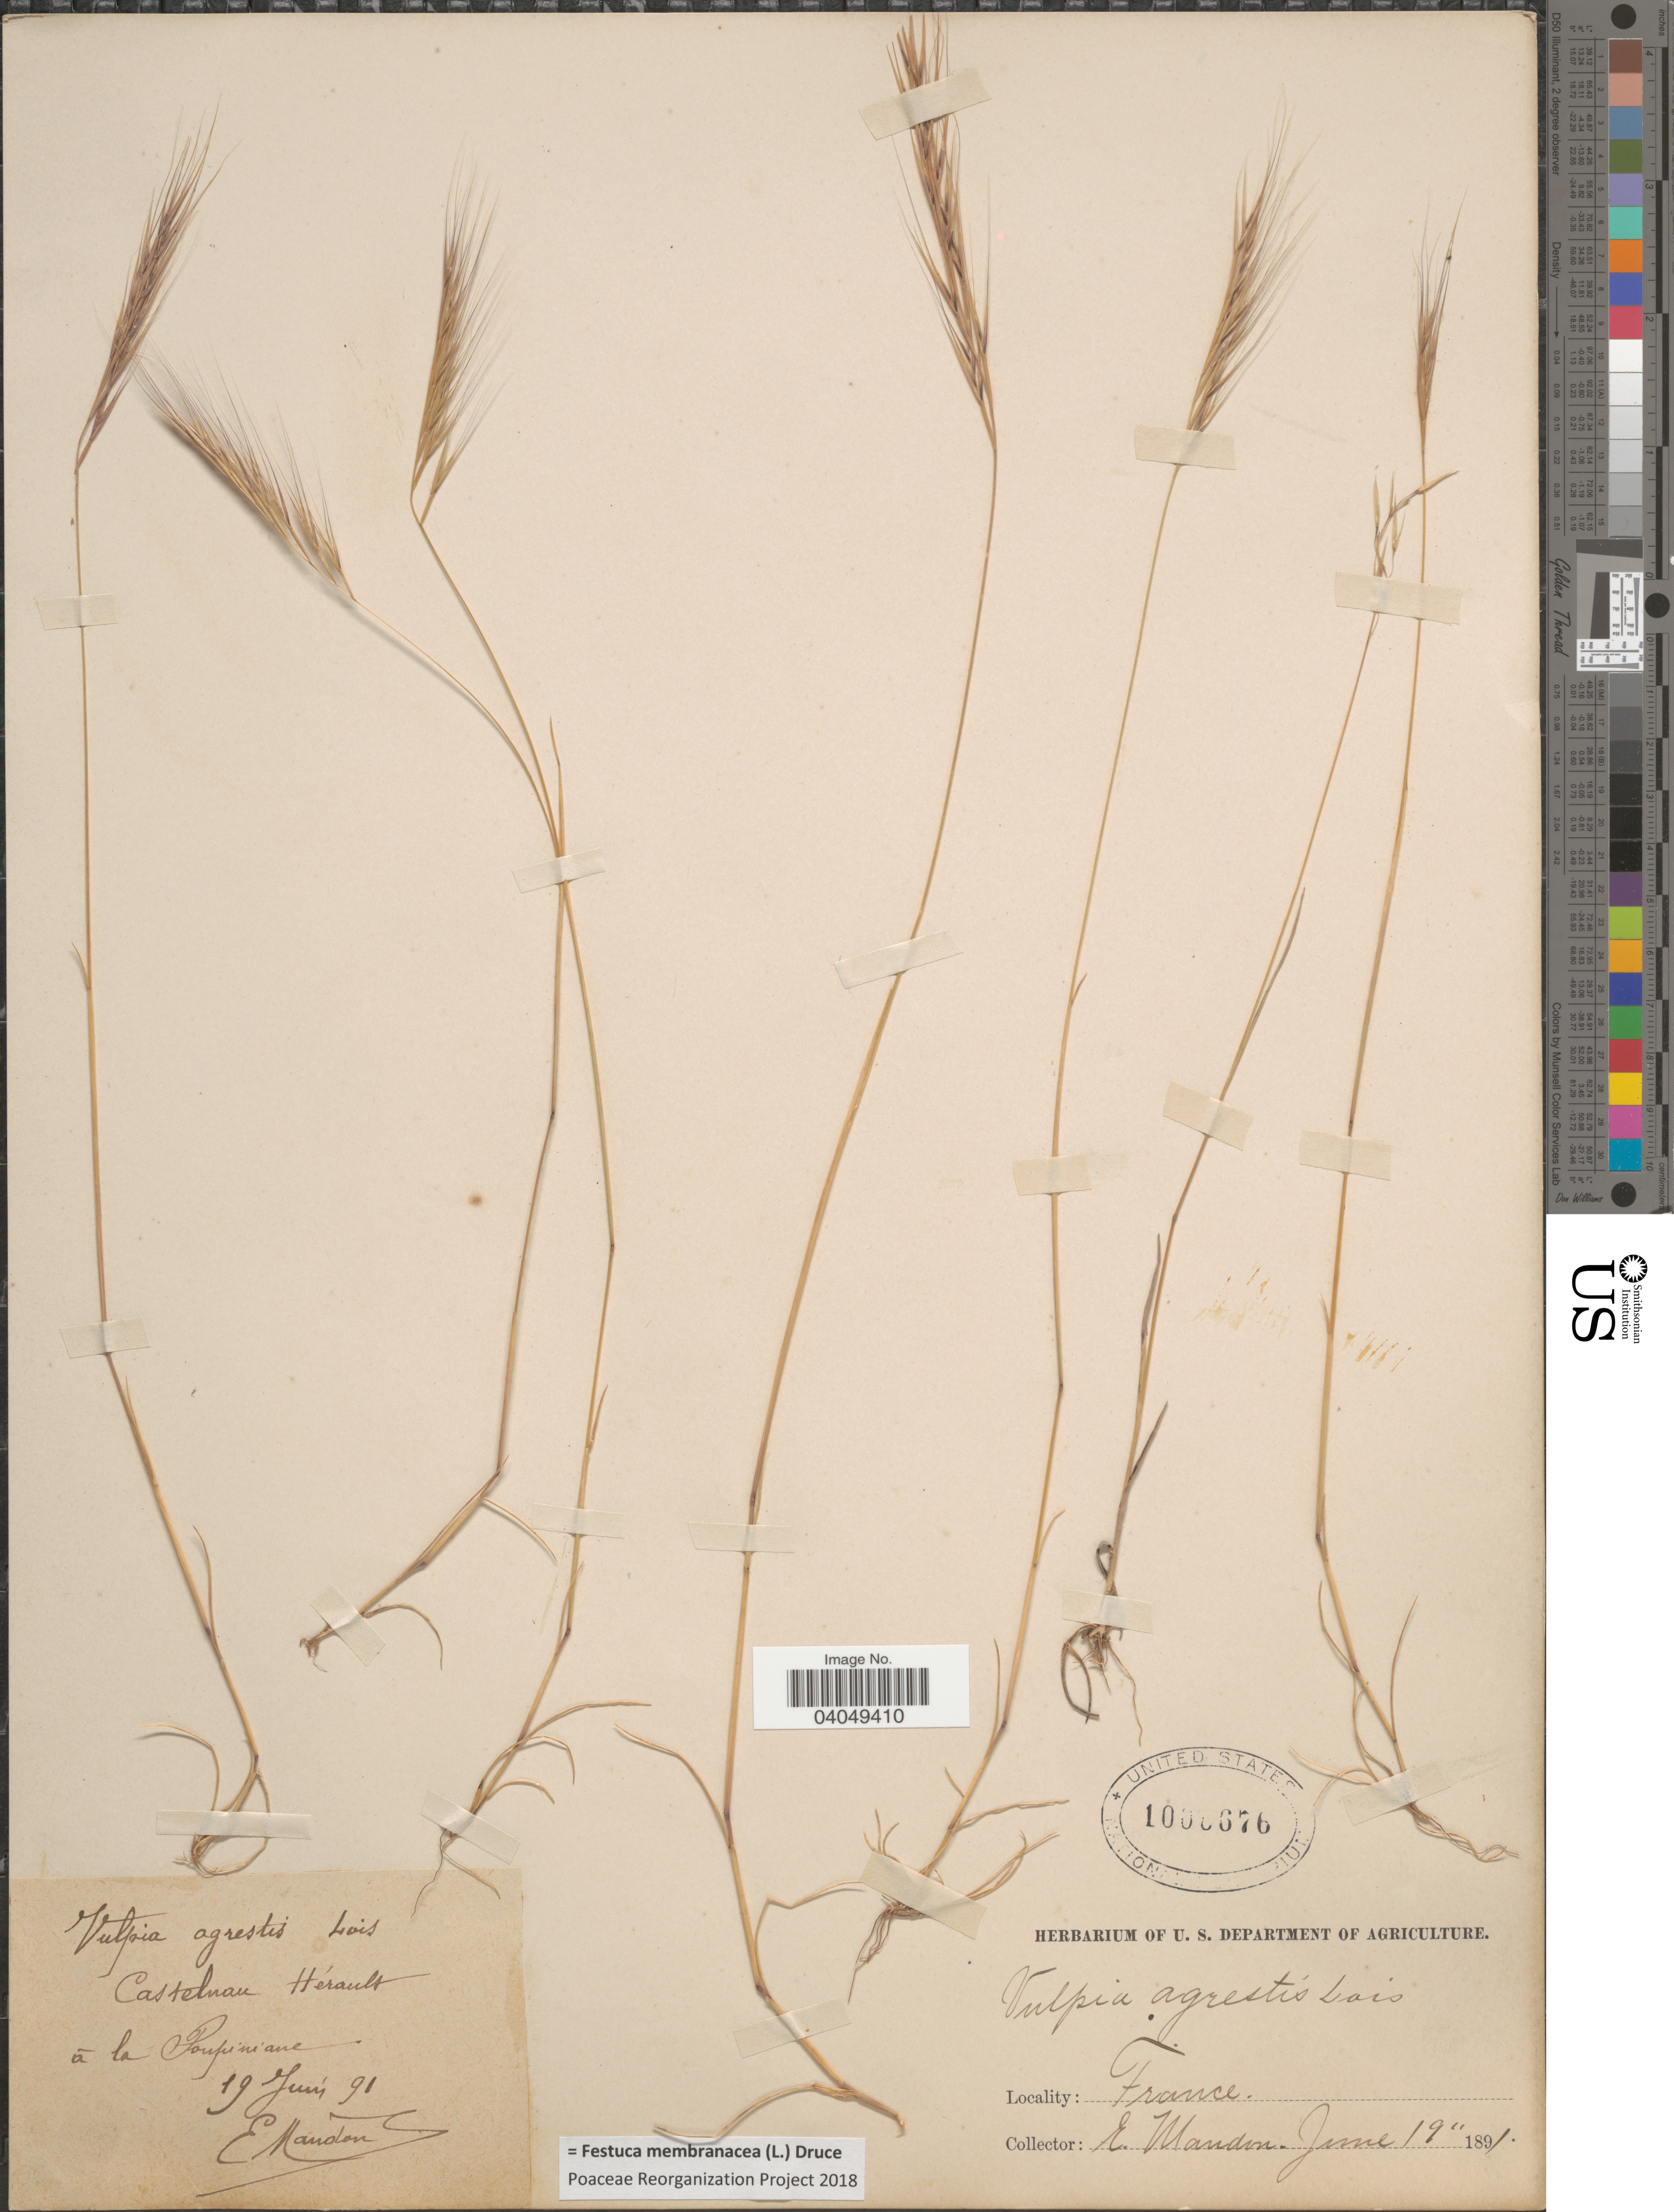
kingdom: Plantae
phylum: Tracheophyta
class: Liliopsida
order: Poales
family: Poaceae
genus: Festuca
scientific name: Festuca membranacea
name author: Kit.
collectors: E. Mandon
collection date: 1891-06-19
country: France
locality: Castelnau Hérault á la Ponpinane [interpreted].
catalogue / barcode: US 1006676